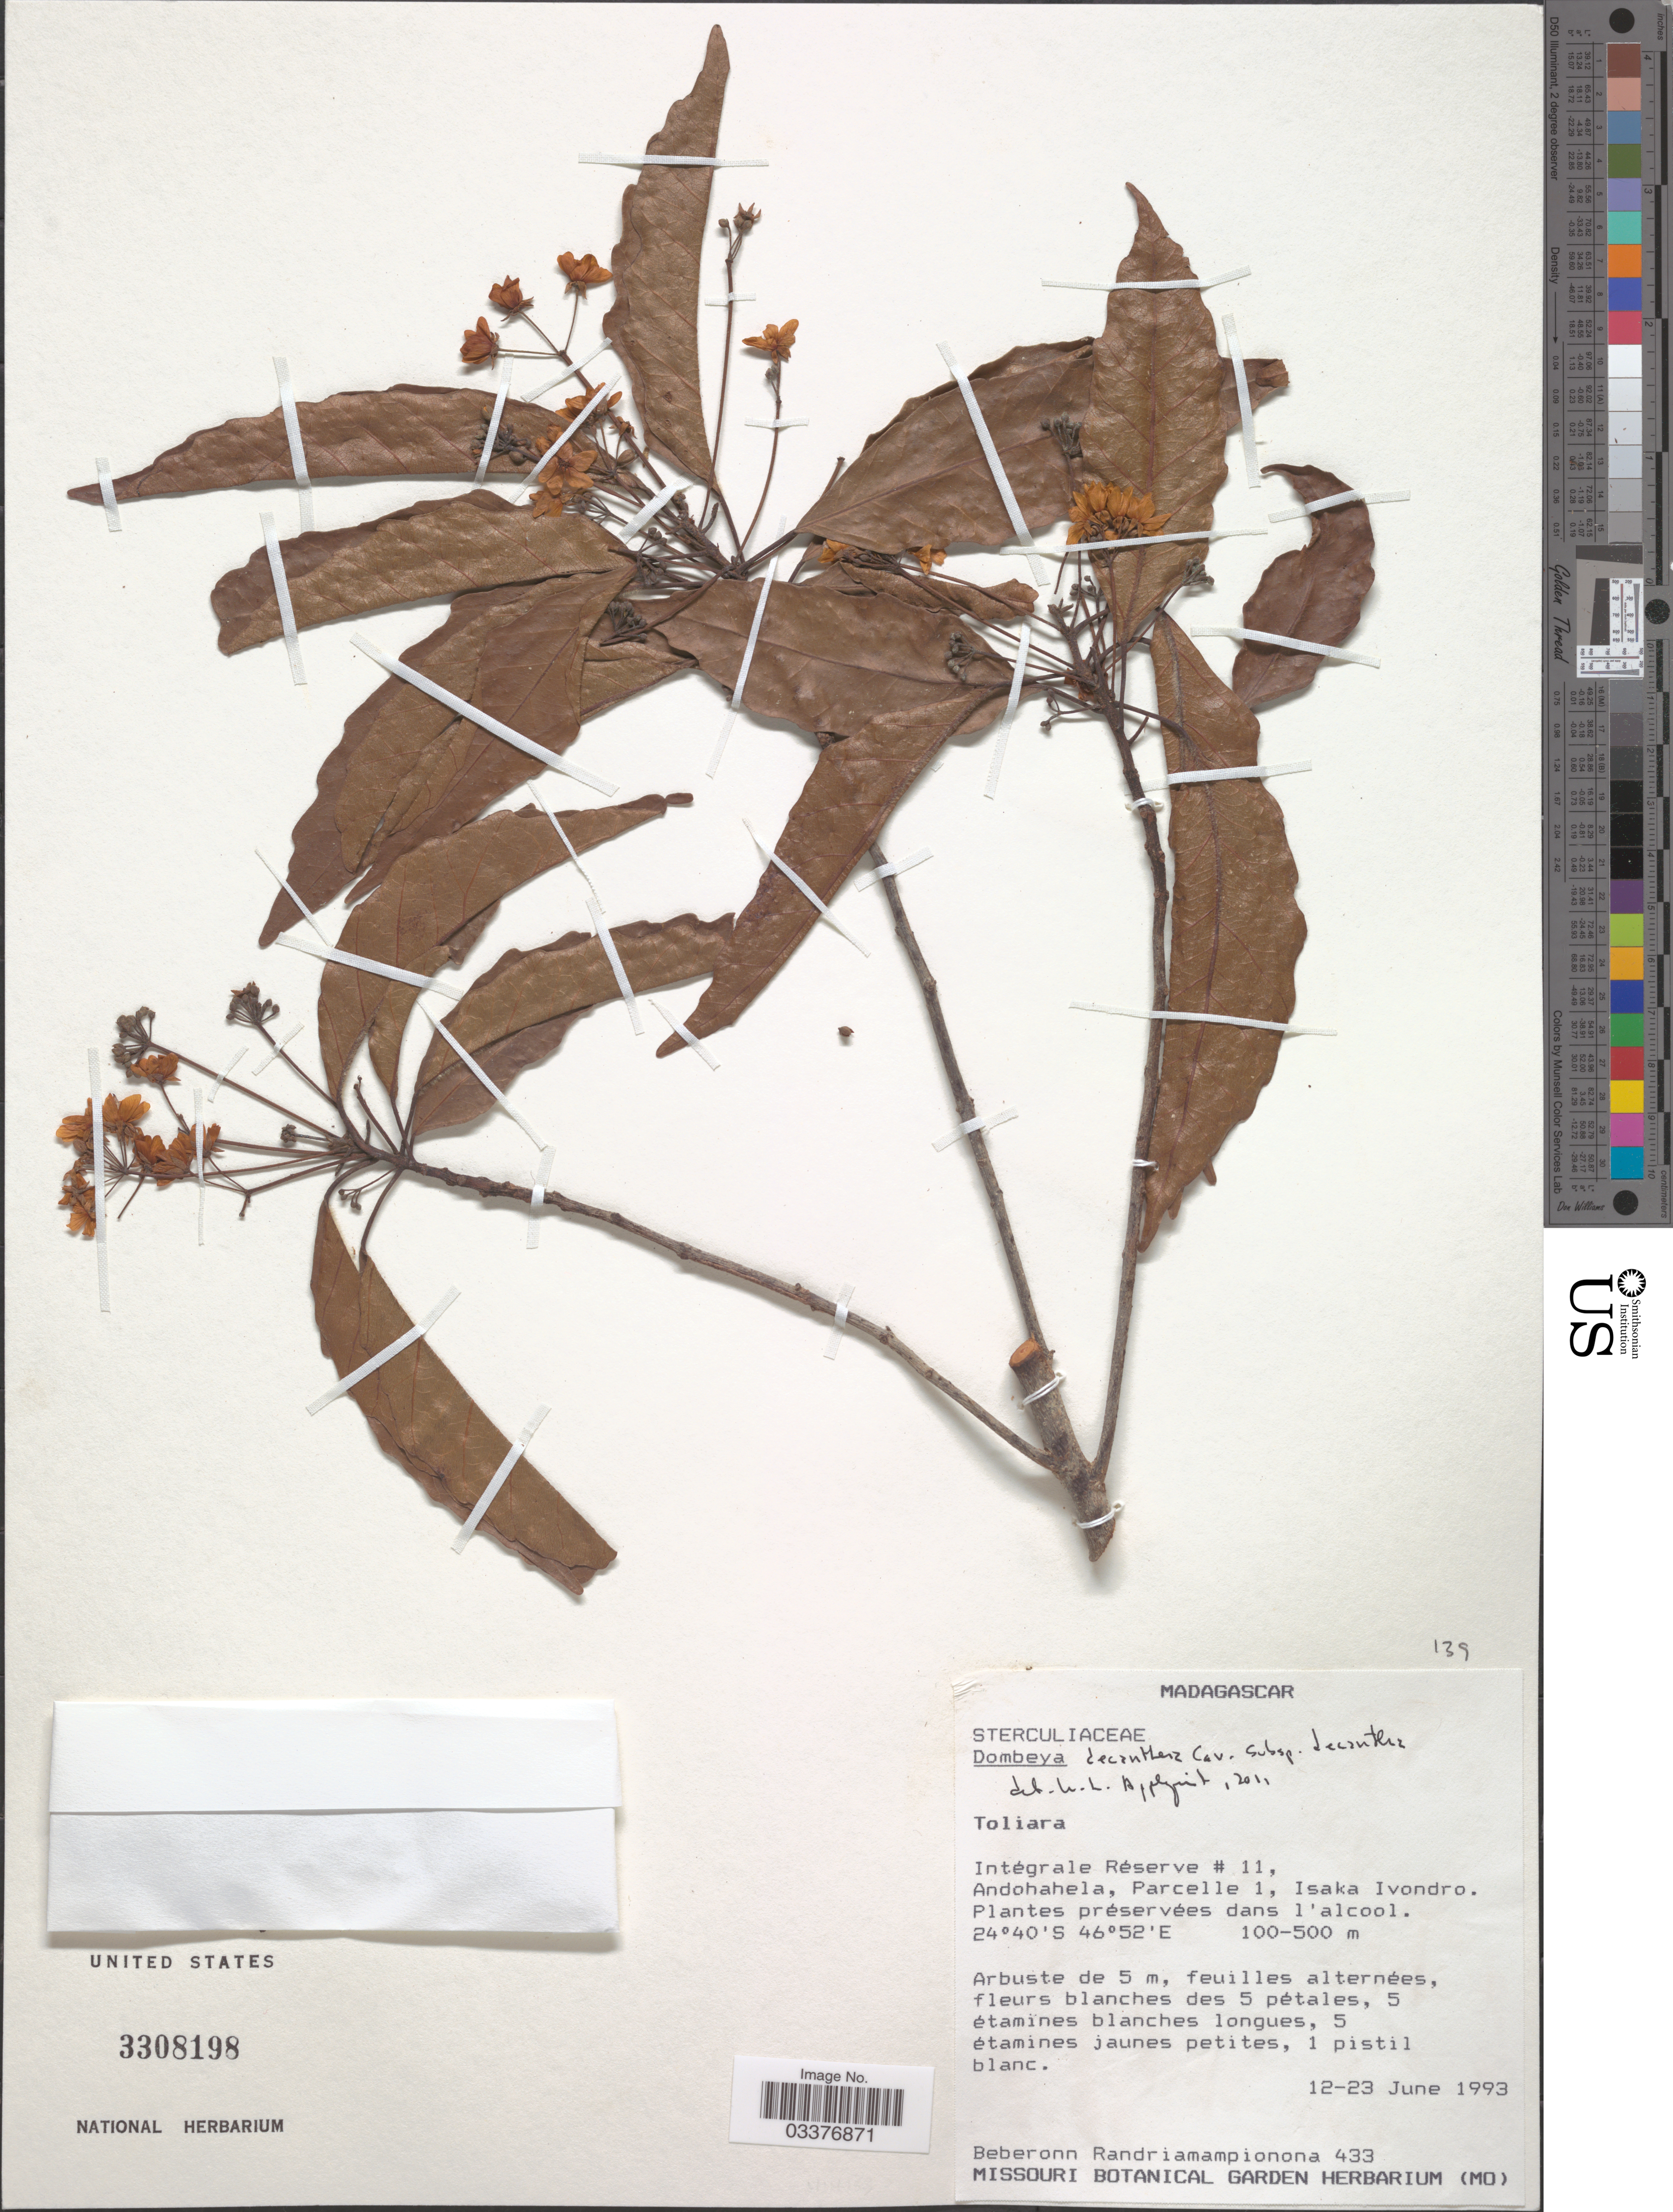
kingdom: Plantae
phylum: Tracheophyta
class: Magnoliopsida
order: Malvales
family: Malvaceae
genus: Dombeya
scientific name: Dombeya decanthera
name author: Cav.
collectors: B. Randriamampionona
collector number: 433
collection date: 1993-06-12/1993-06-23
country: Madagascar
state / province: Anosy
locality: Intégrale Réserve # 11, Andohahela, Parcelle 1, Isaka Ivondro.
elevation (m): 100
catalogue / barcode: US 3308198